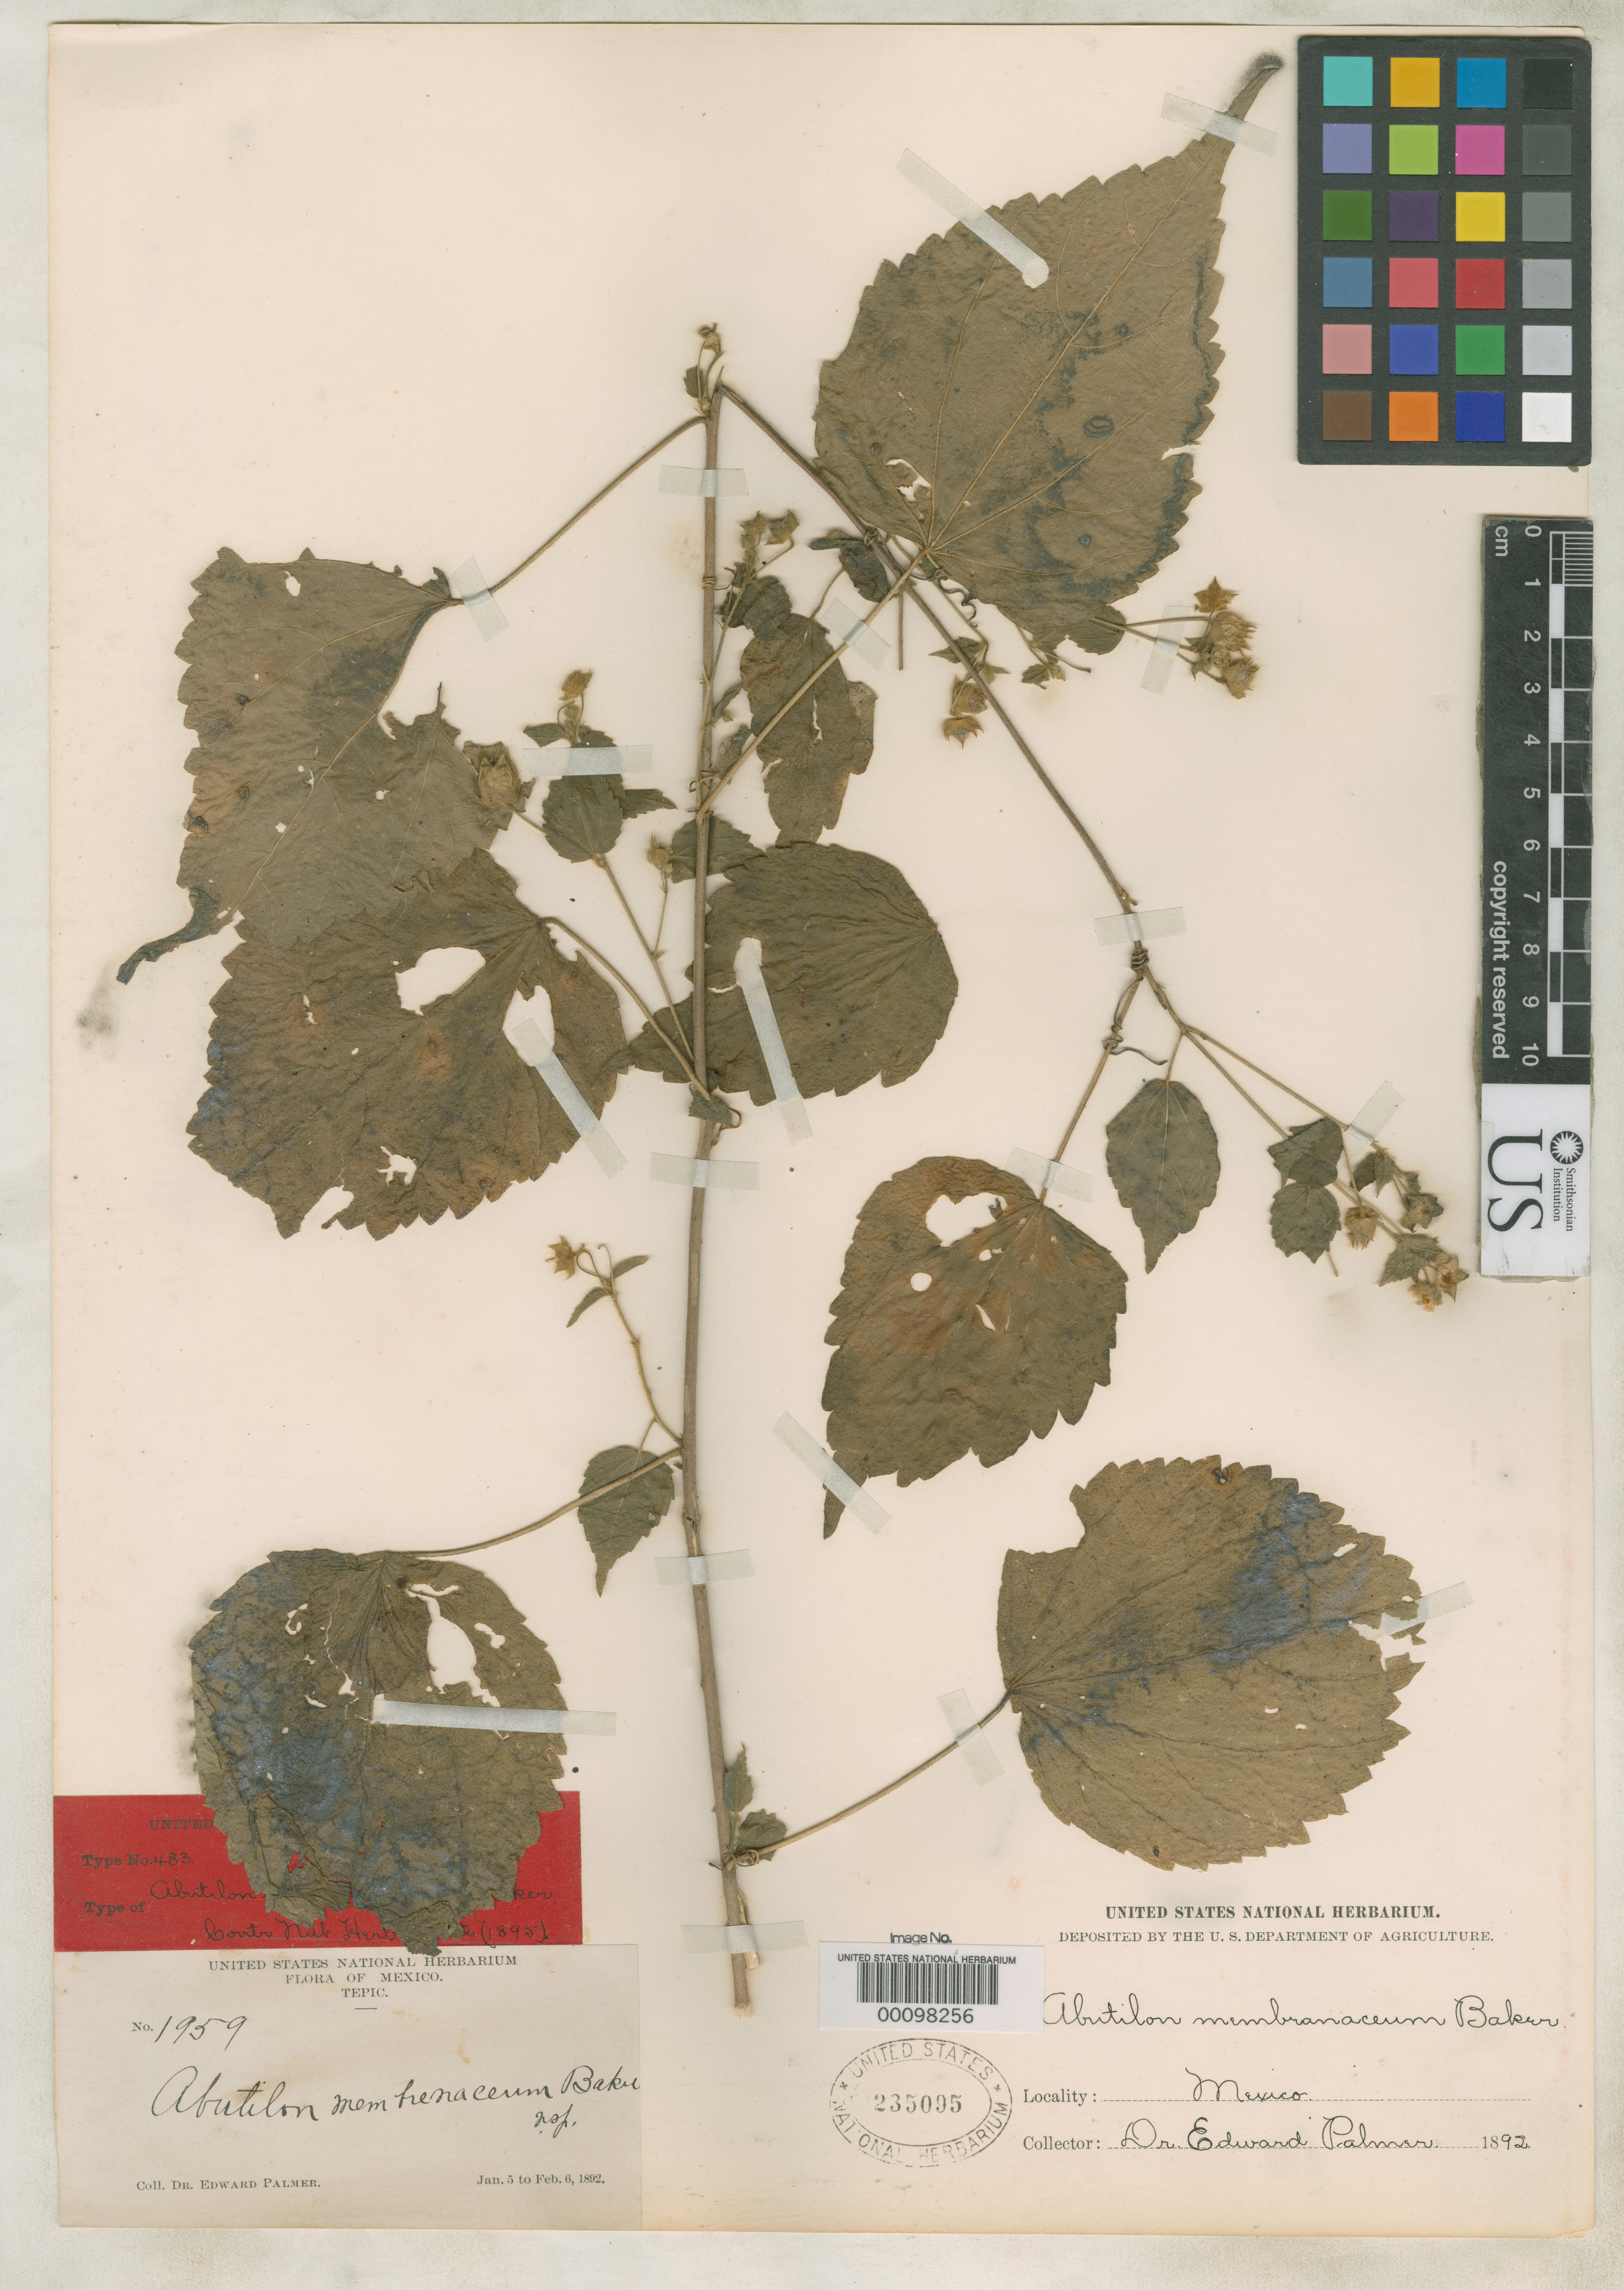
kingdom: Plantae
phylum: Tracheophyta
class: Magnoliopsida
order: Malvales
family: Malvaceae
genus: Abutilon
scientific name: Abutilon membranaceum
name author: Baker f.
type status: Type Fragment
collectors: E. Palmer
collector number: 1959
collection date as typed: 05 Jan 1892 to 06 Feb 1892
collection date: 1892-01-05/1892-02-06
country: Mexico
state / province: Nayarit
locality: Tepic.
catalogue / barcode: US 235095